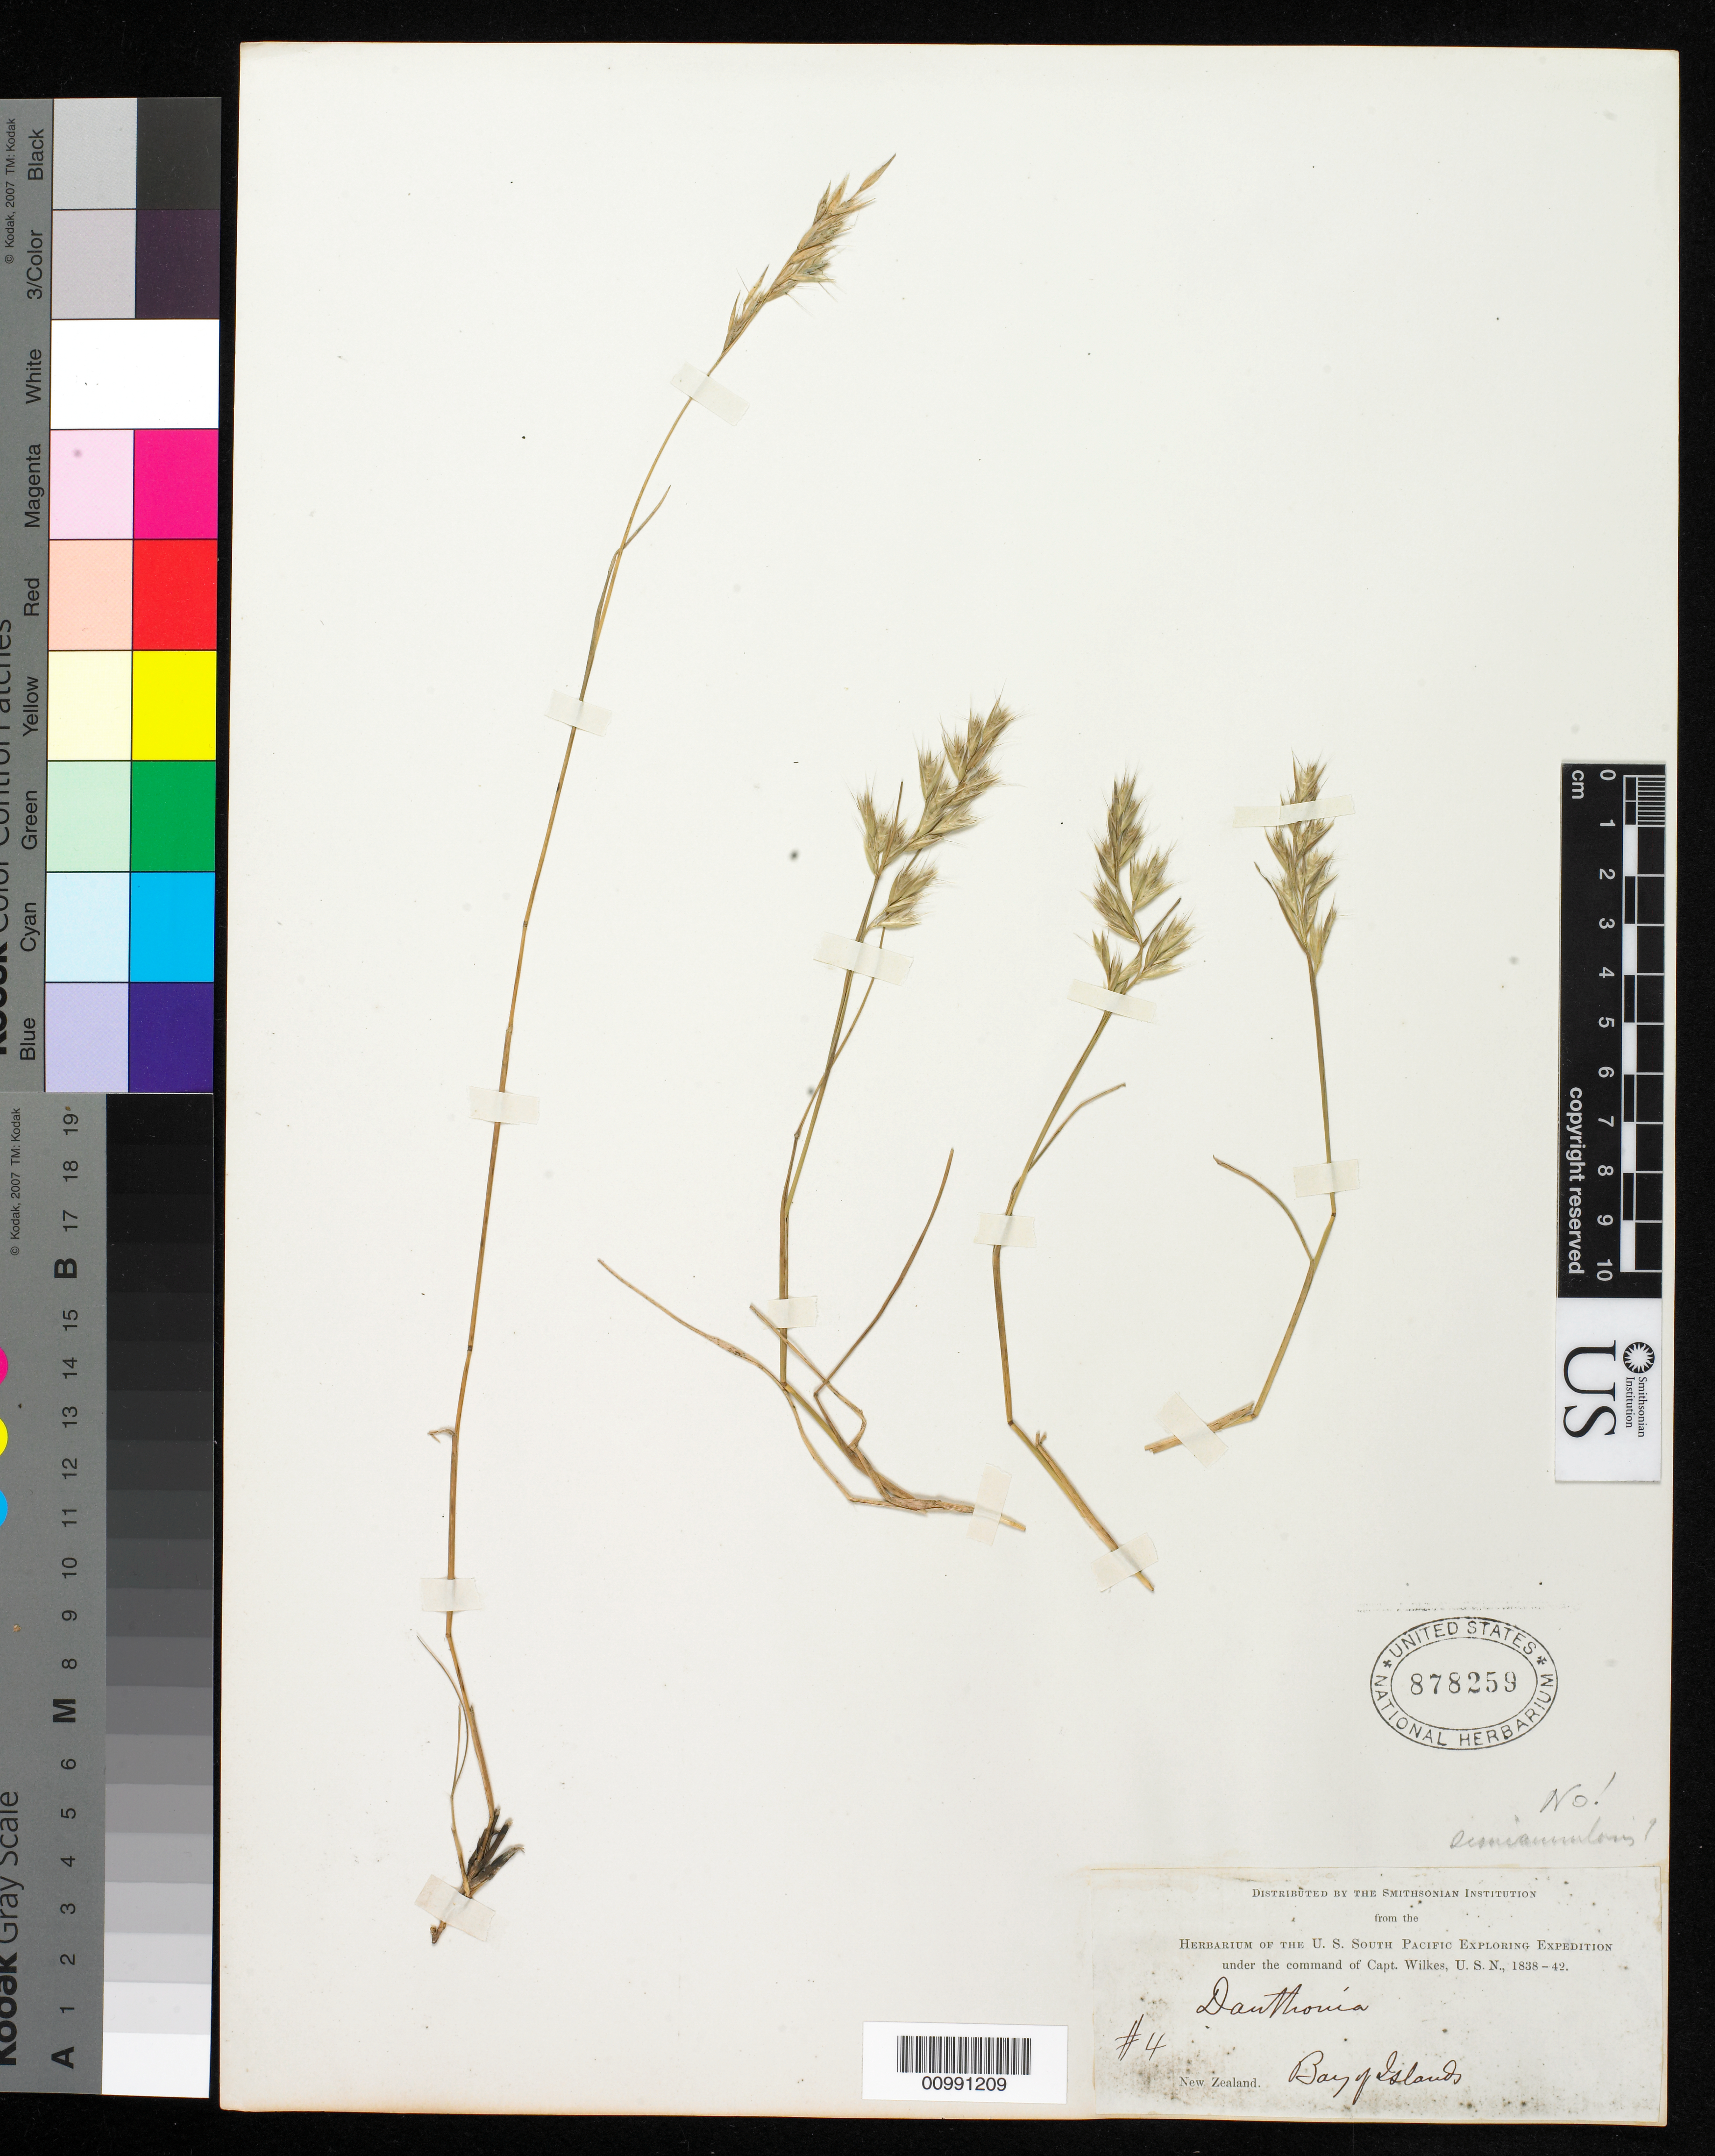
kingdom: Plantae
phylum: Tracheophyta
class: Liliopsida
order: Poales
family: Poaceae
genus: Rytidosperma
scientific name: Rytidosperma sp.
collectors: Wilkes Explor. Exped.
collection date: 1838/1842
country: New Zealand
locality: Bay of Islands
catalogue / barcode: US 878259